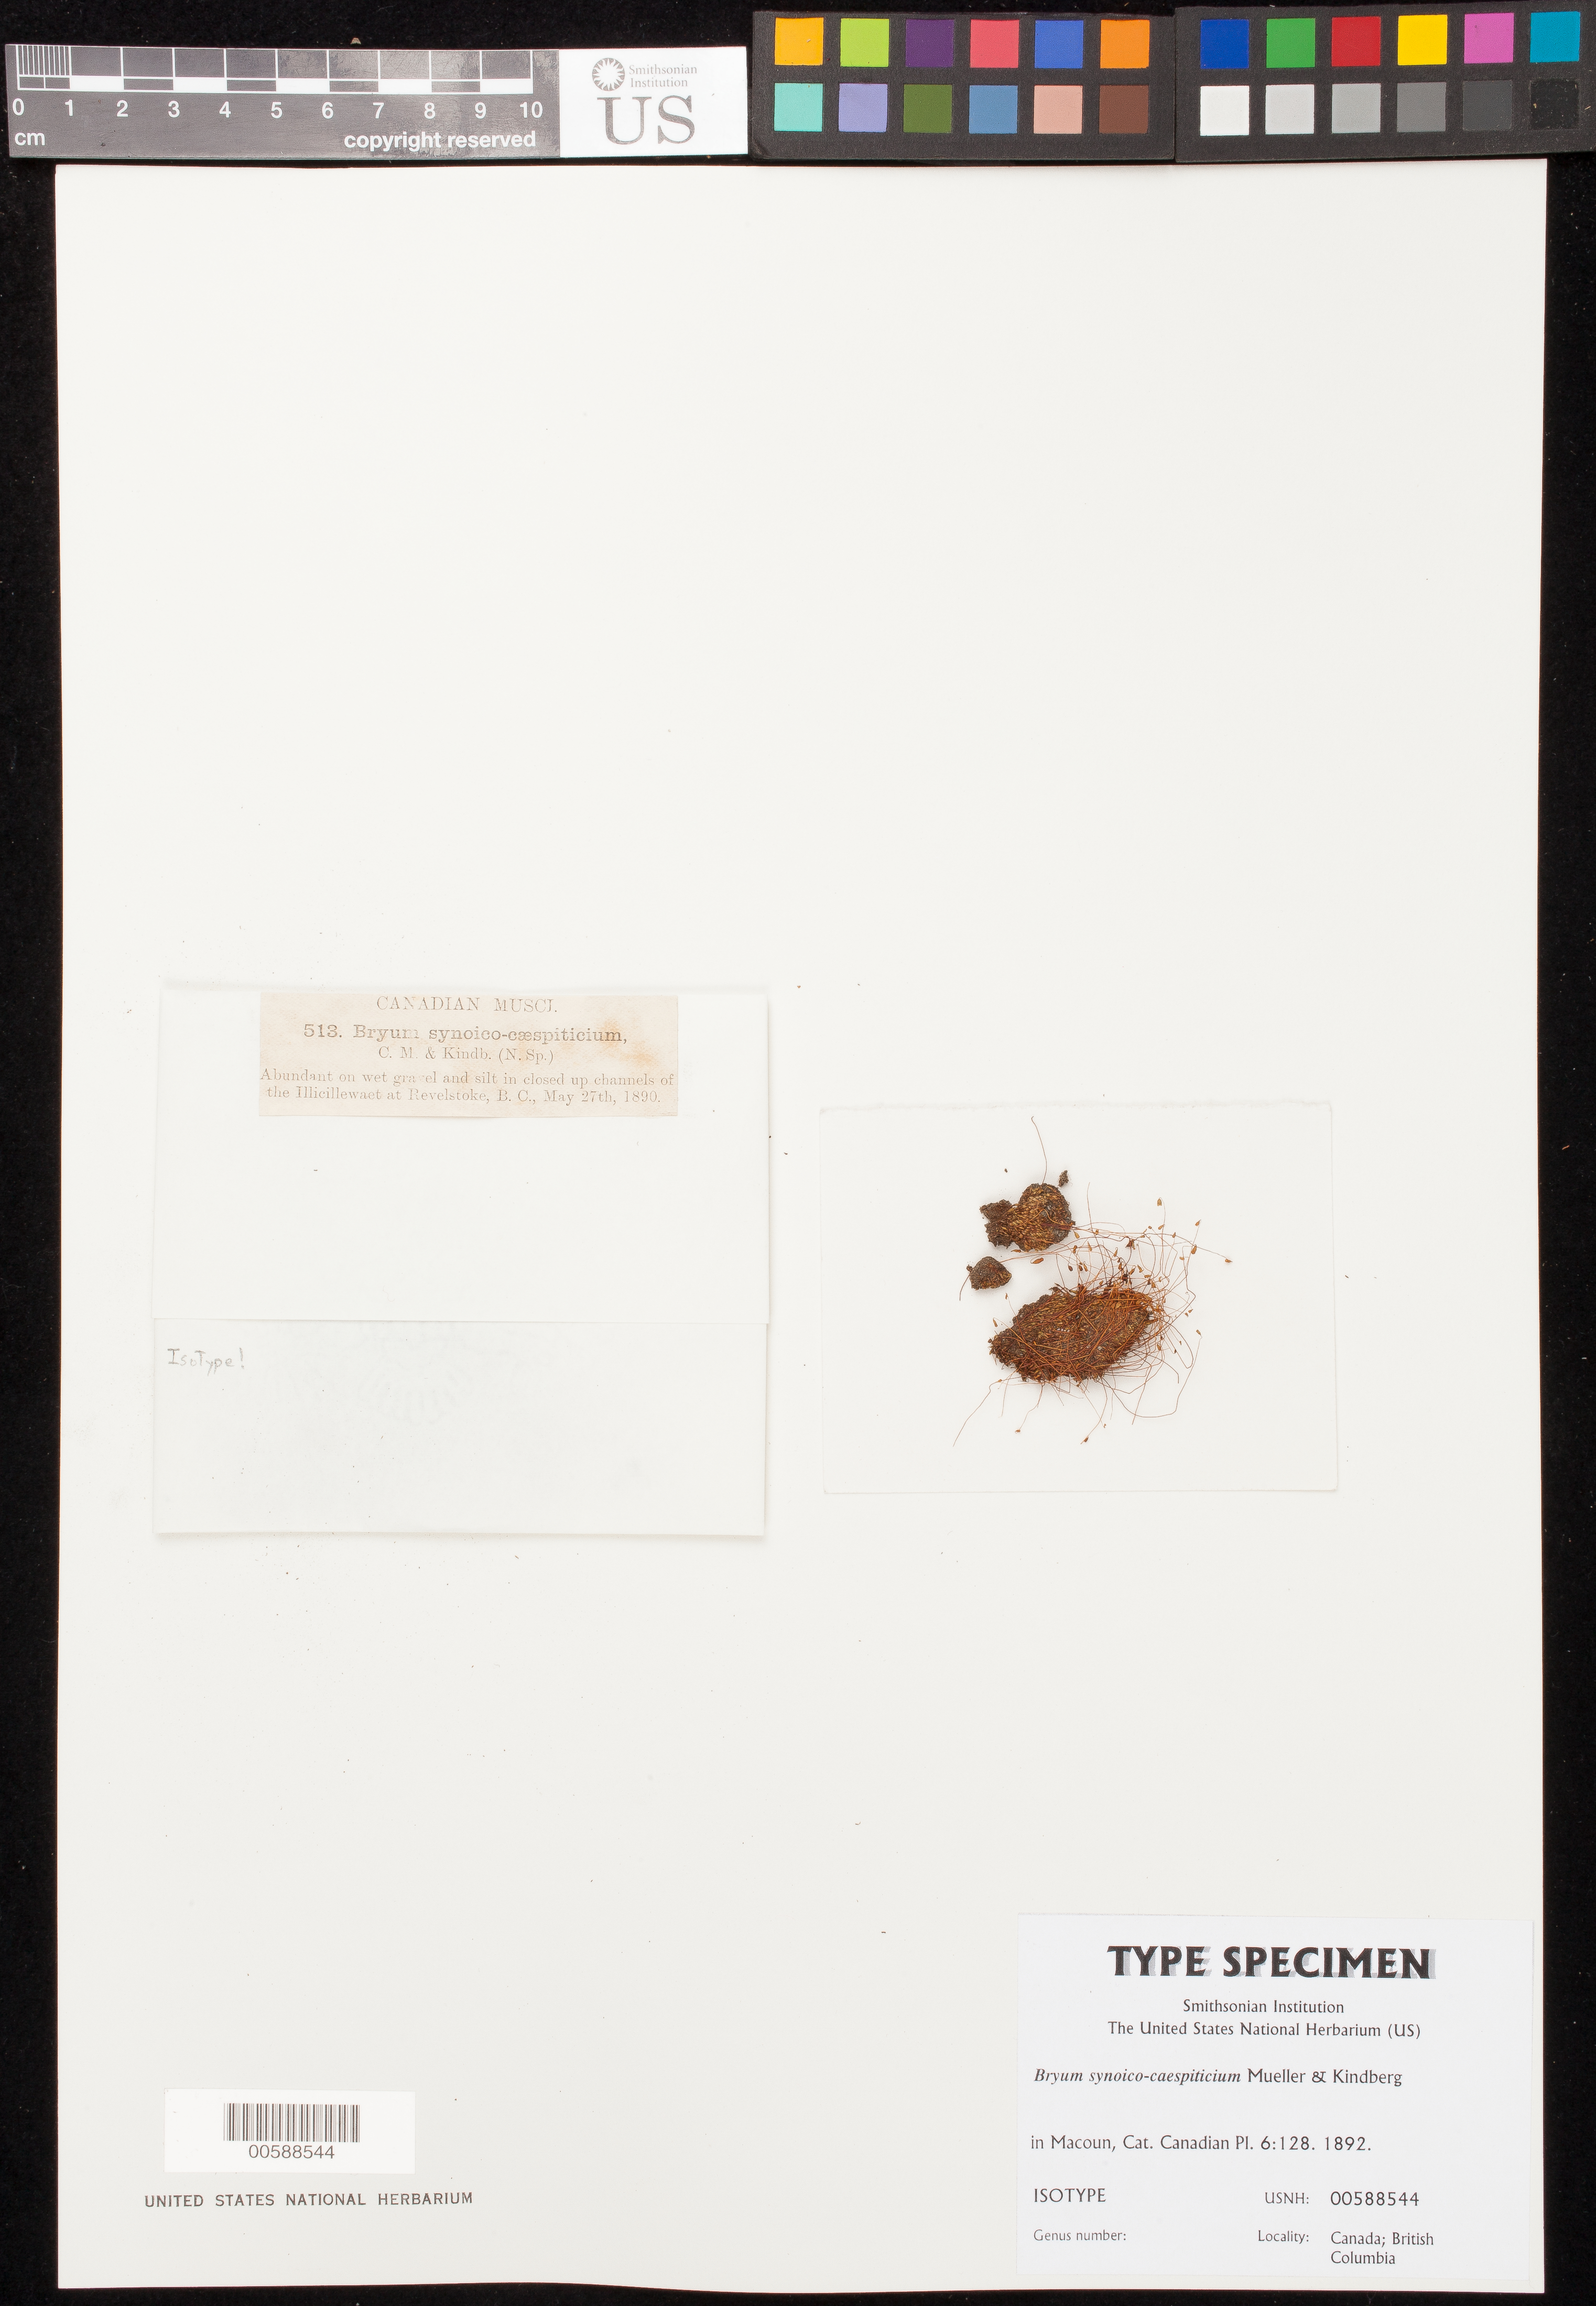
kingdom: Plantae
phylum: Bryophyta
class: Bryopsida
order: Bryales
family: Bryaceae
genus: Bryum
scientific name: Bryum synoico-caespiticium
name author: Müll. Hal. & Kindb. in Macoun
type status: Isotype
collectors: J. M. Macoun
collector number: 513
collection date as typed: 27 May 1890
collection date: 1890-05-27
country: Canada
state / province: British Columbia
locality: Channels of Illicillewaet at Revelstoke.